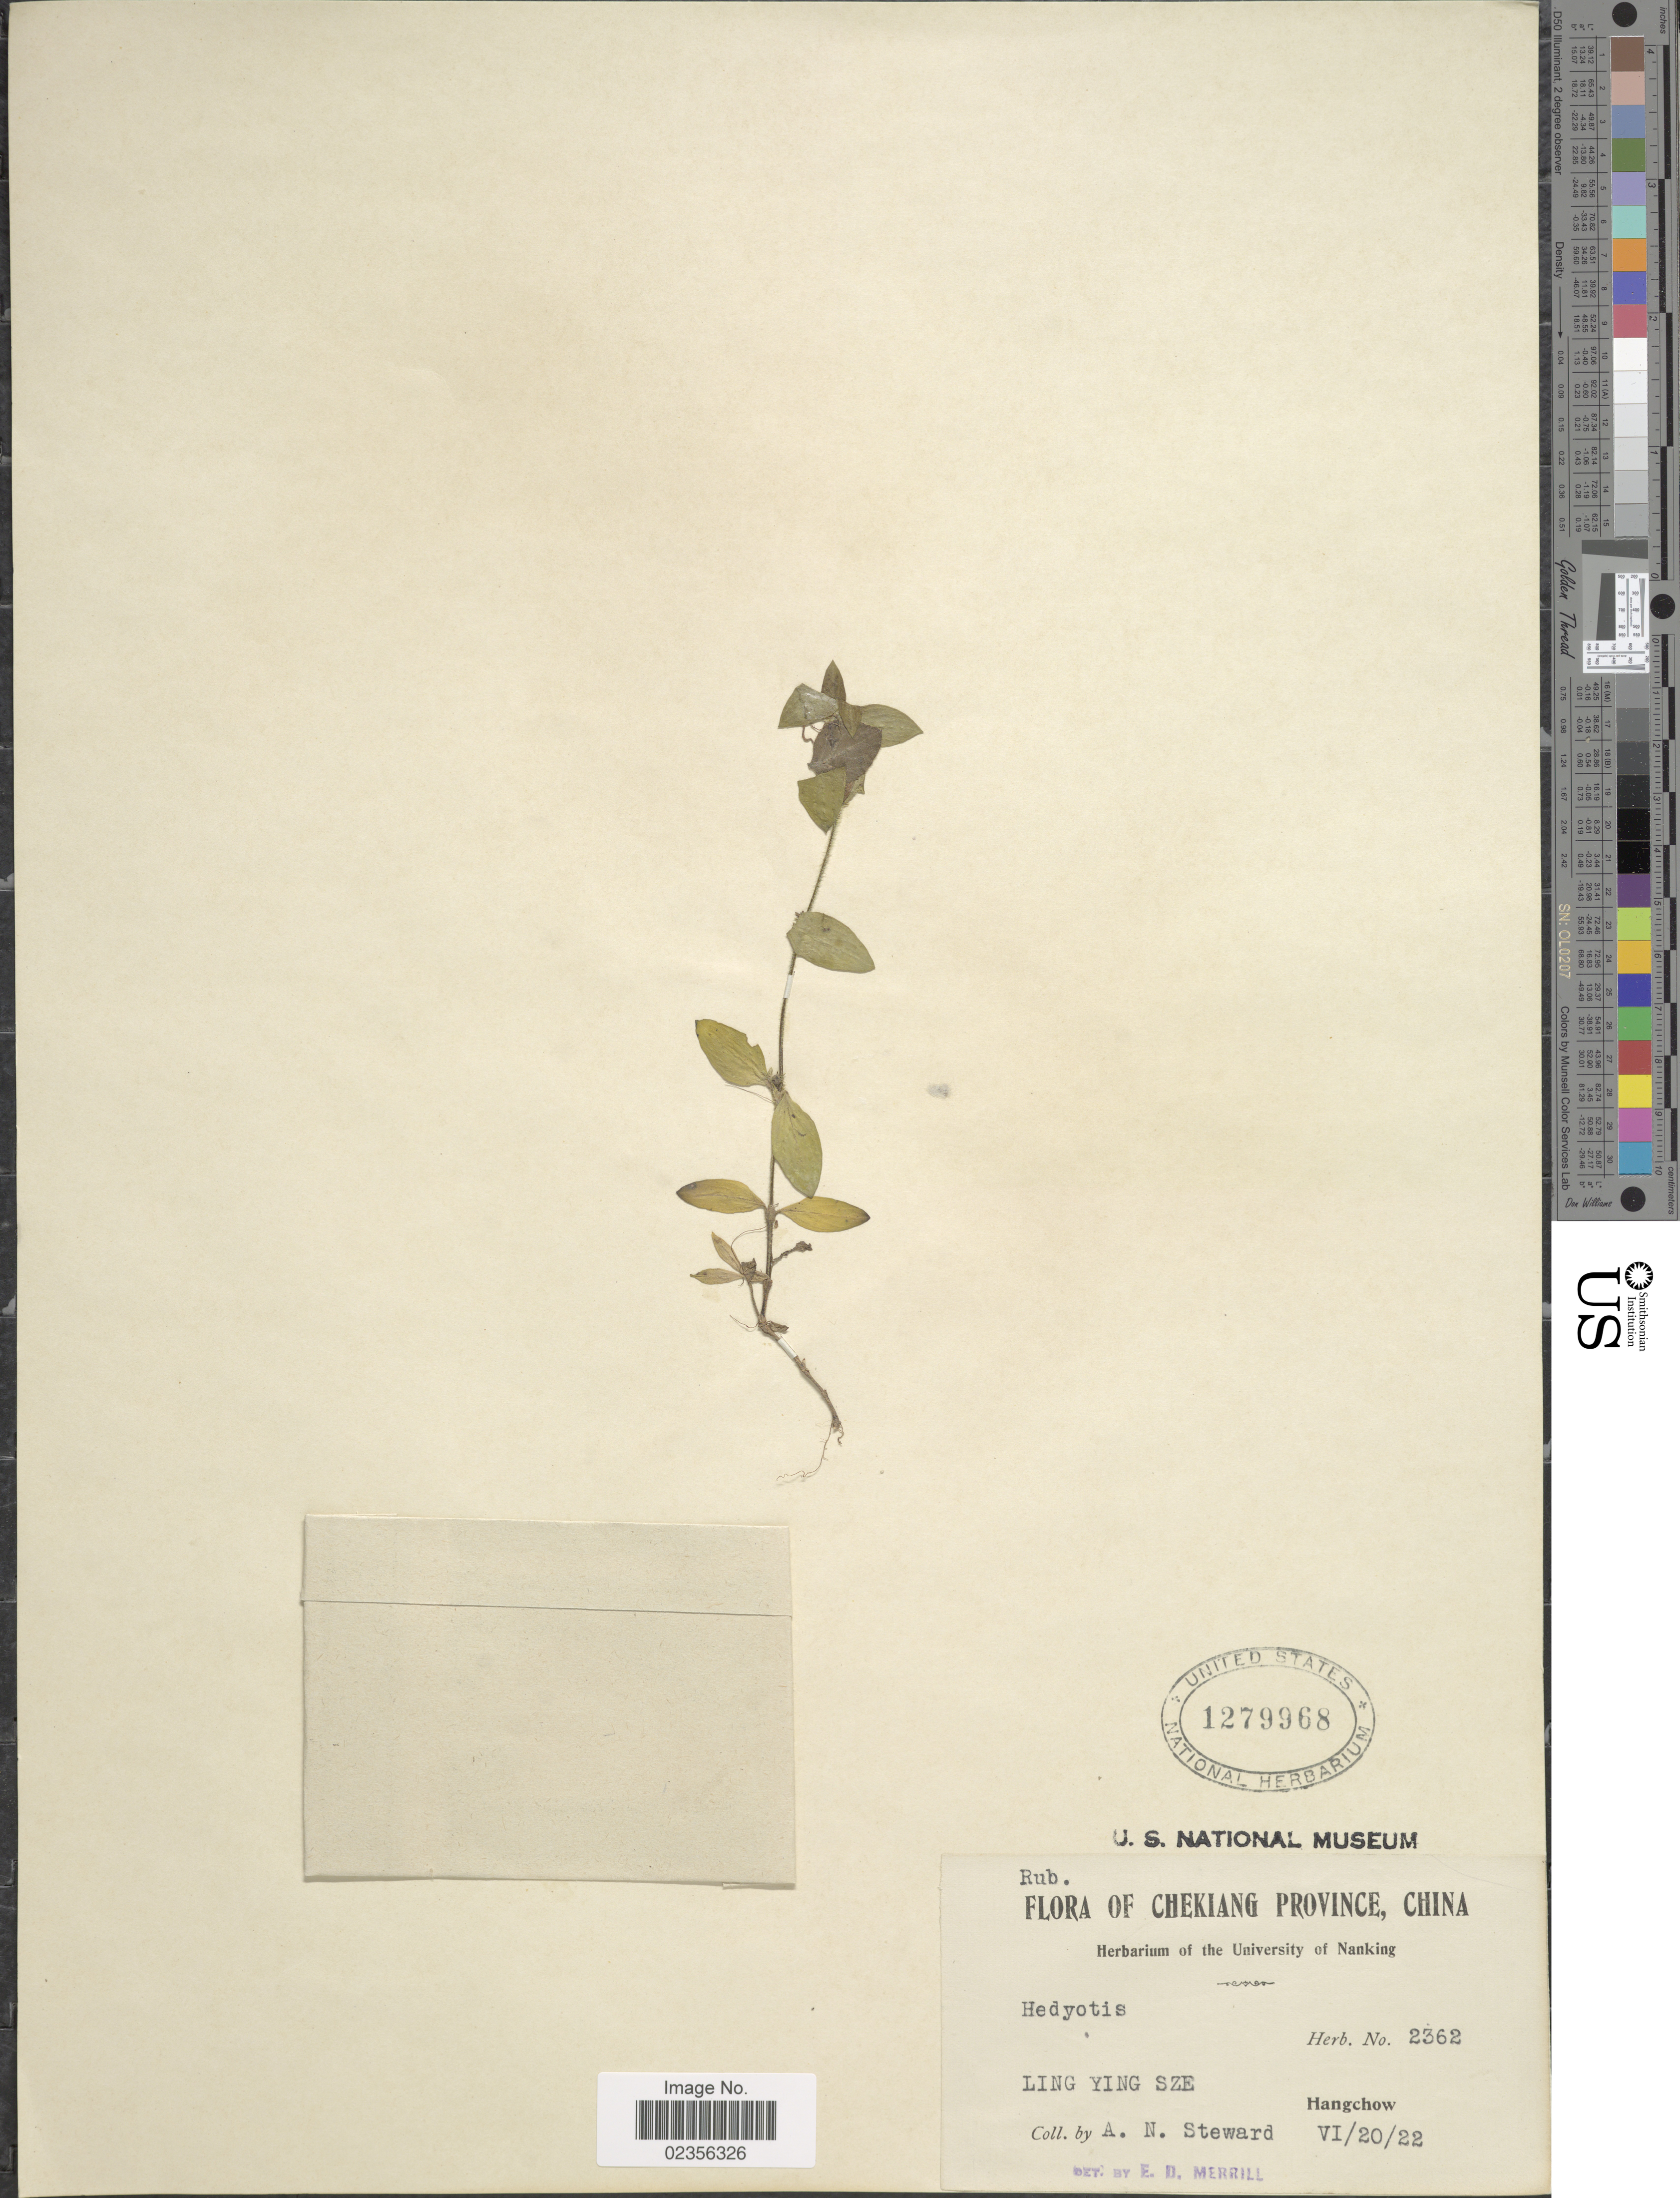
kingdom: Plantae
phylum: Tracheophyta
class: Magnoliopsida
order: Gentianales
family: Rubiaceae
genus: Hedyotis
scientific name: Hedyotis sp.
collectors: A. N. Steward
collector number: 2362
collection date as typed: Transcribed d/m/y: 20/6/22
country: China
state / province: Zhejiang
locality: Chekiang Province, China, Ling Ying Sze, Hangchow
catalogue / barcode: US 1279968